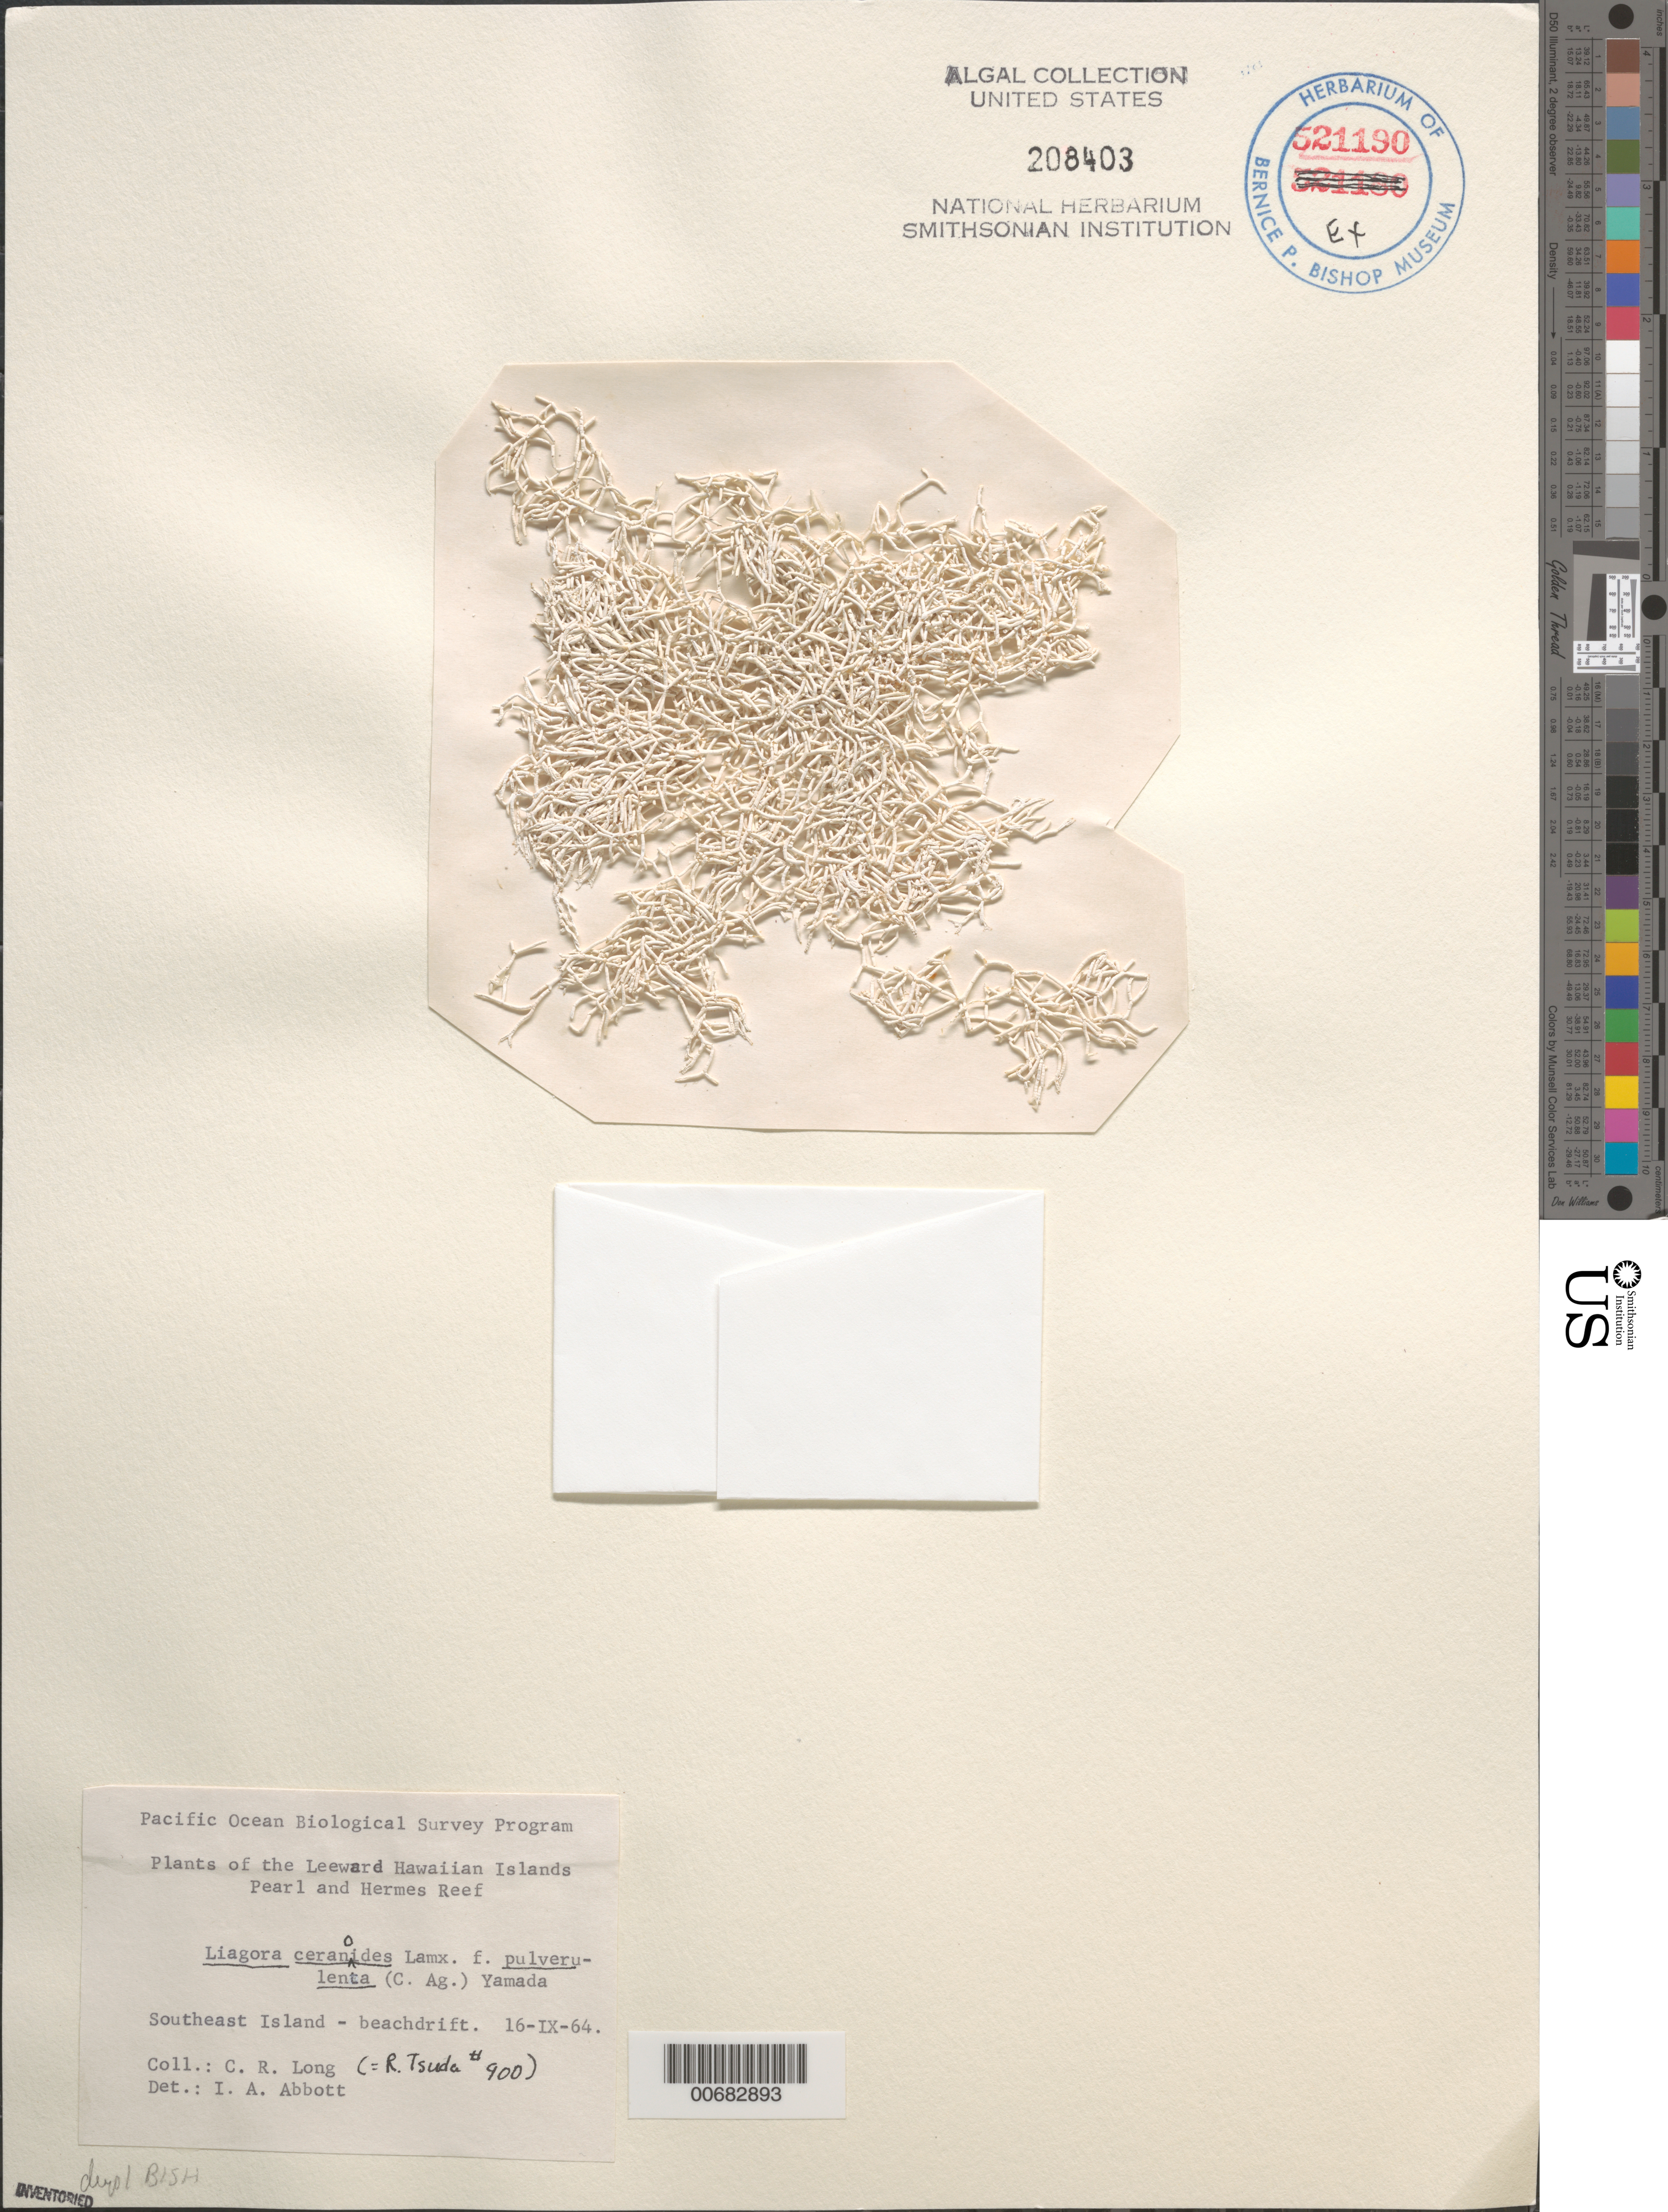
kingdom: Plantae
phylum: Rhodophyta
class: Florideophyceae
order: Nemaliales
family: Liagoraceae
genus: Liagora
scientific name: Liagora ceranoides f. pulveruenta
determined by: Abbott, Isabella A.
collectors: C. Long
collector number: RT 900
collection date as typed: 16 Sep 1964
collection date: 1964-09-16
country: United States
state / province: Hawaii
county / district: Honolulu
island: Pearl and Hermes Atoll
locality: Southeast Islet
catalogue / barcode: US 208403